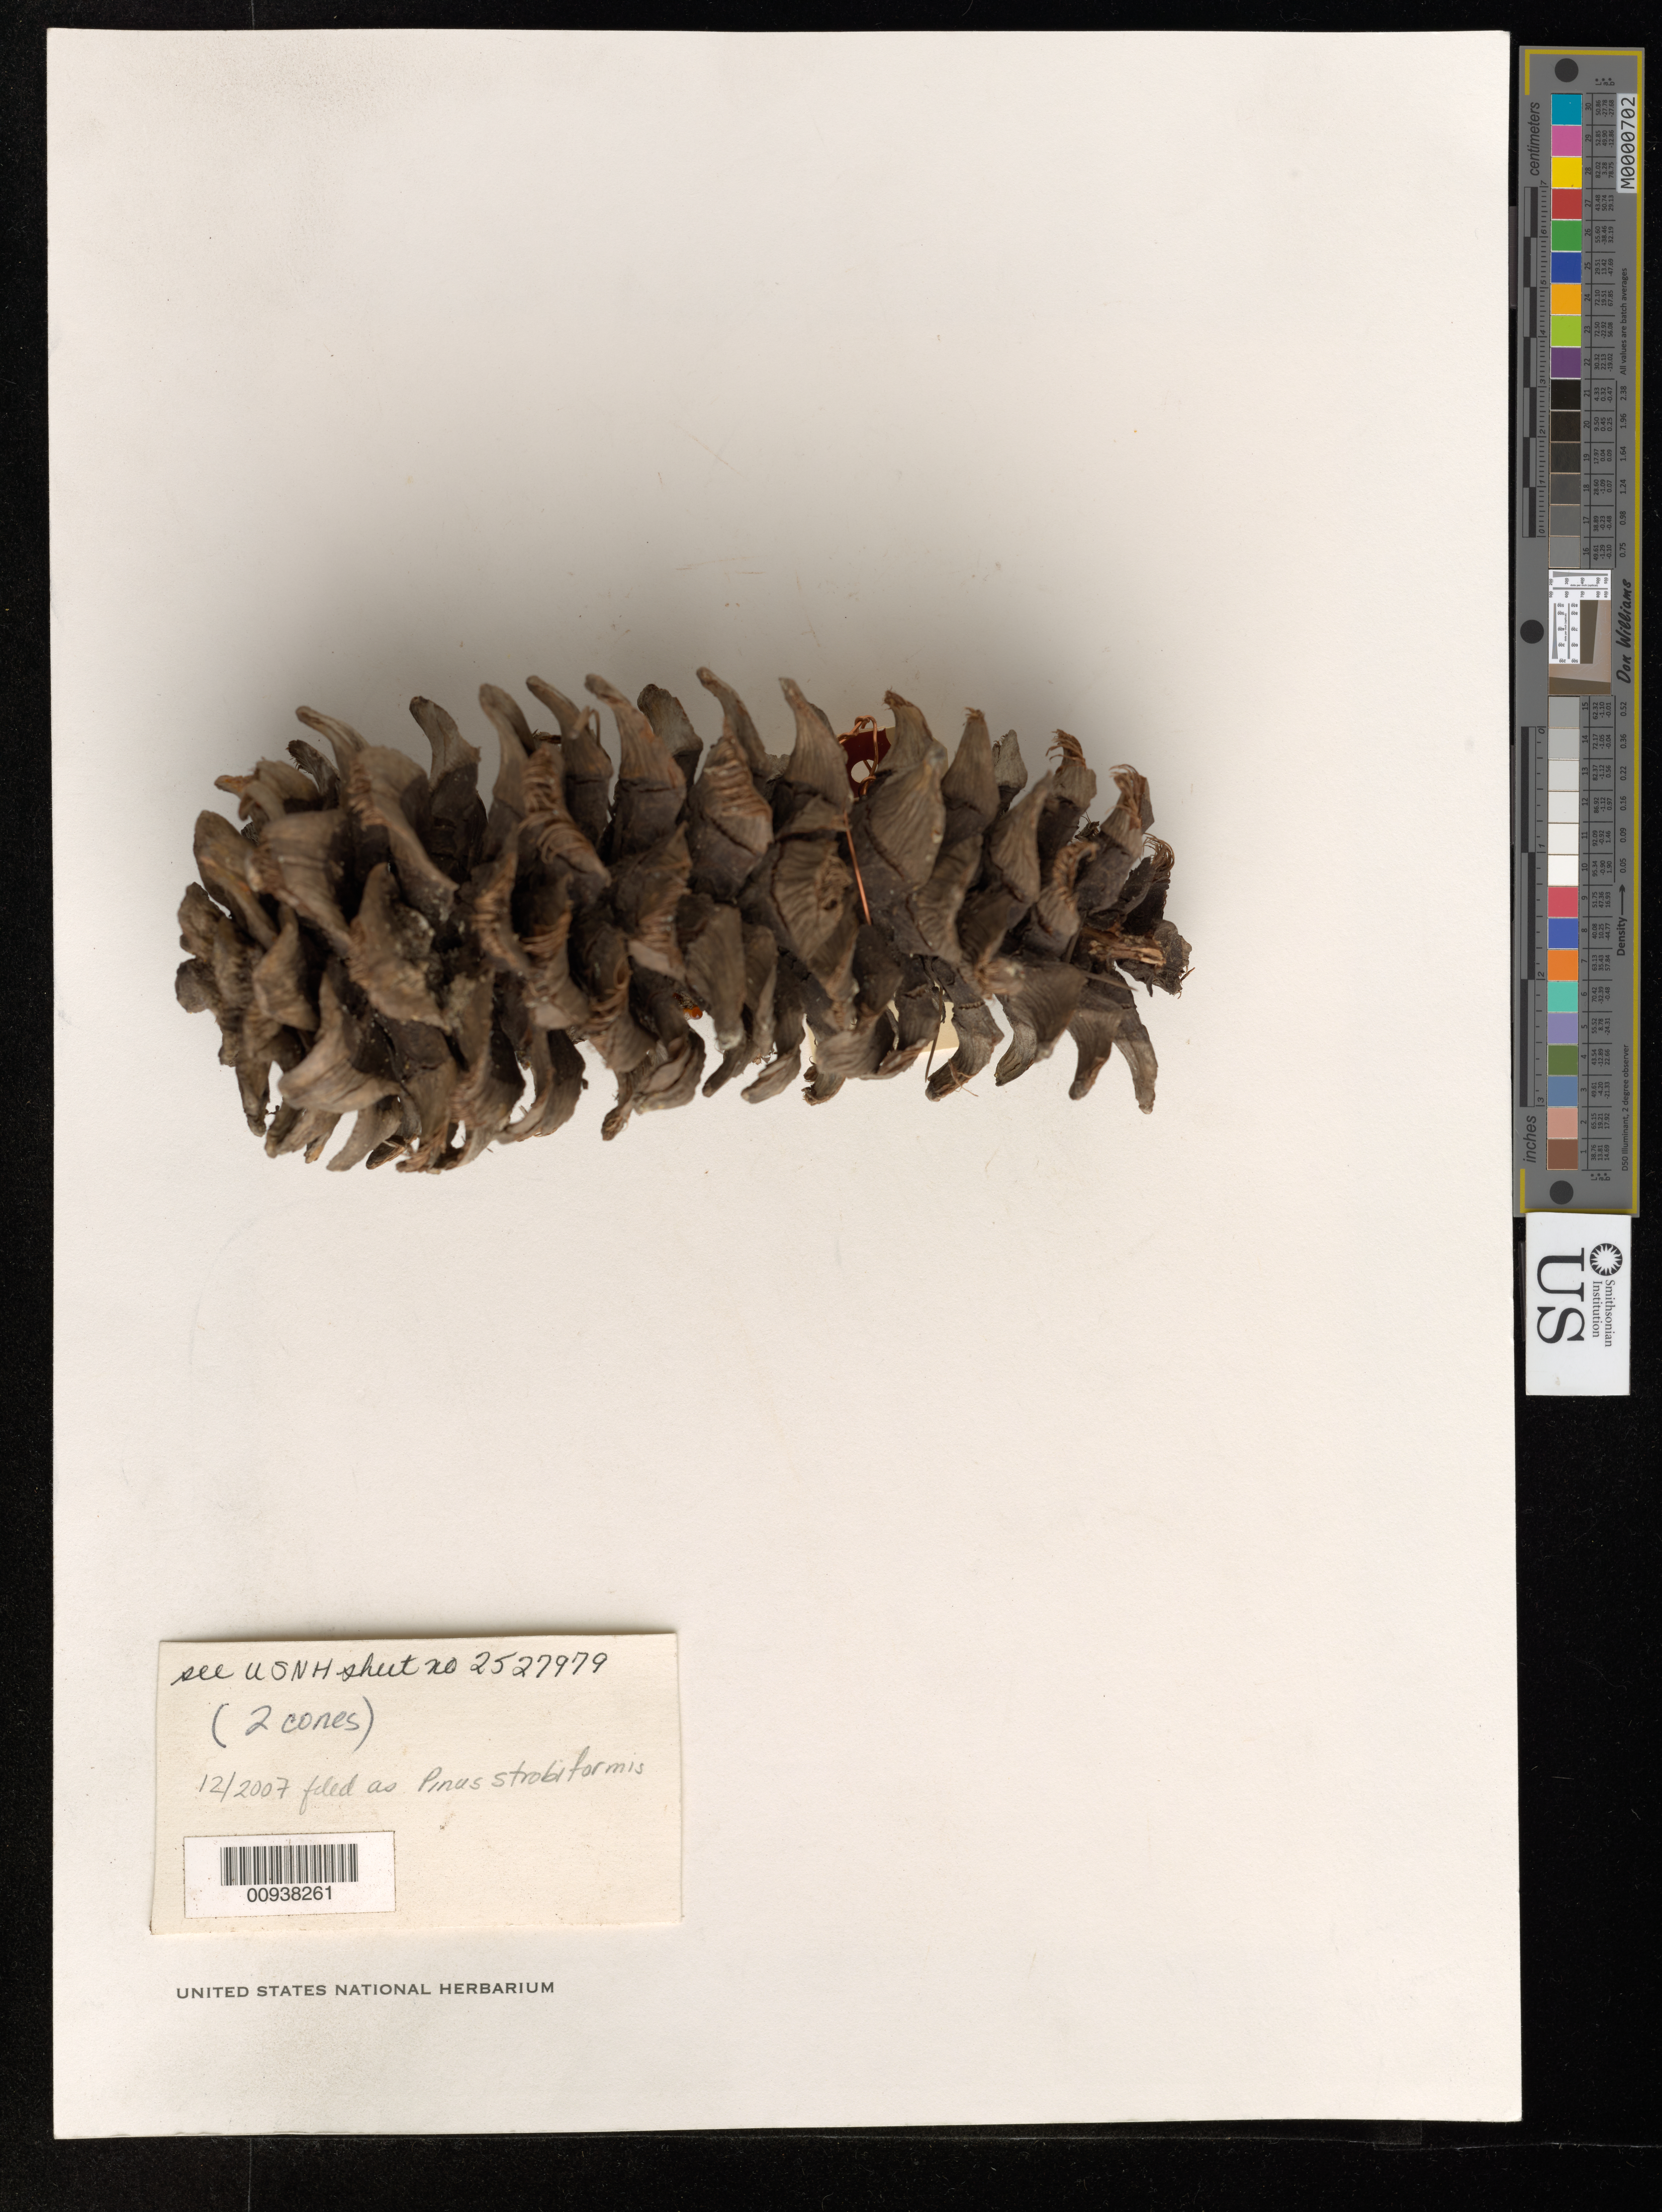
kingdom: Plantae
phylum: Tracheophyta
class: Pinopsida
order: Pinales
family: Pinaceae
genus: Pinus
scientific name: Pinus strobiformis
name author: Engelm.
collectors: E. L. Little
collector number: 17927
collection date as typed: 08 Oct 1960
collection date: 1960-10-08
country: Mexico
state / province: Chihuahua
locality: Mesa del Huracán, 60 km. N of Madera, Chihuahua.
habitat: Pine Forest. On hillside.